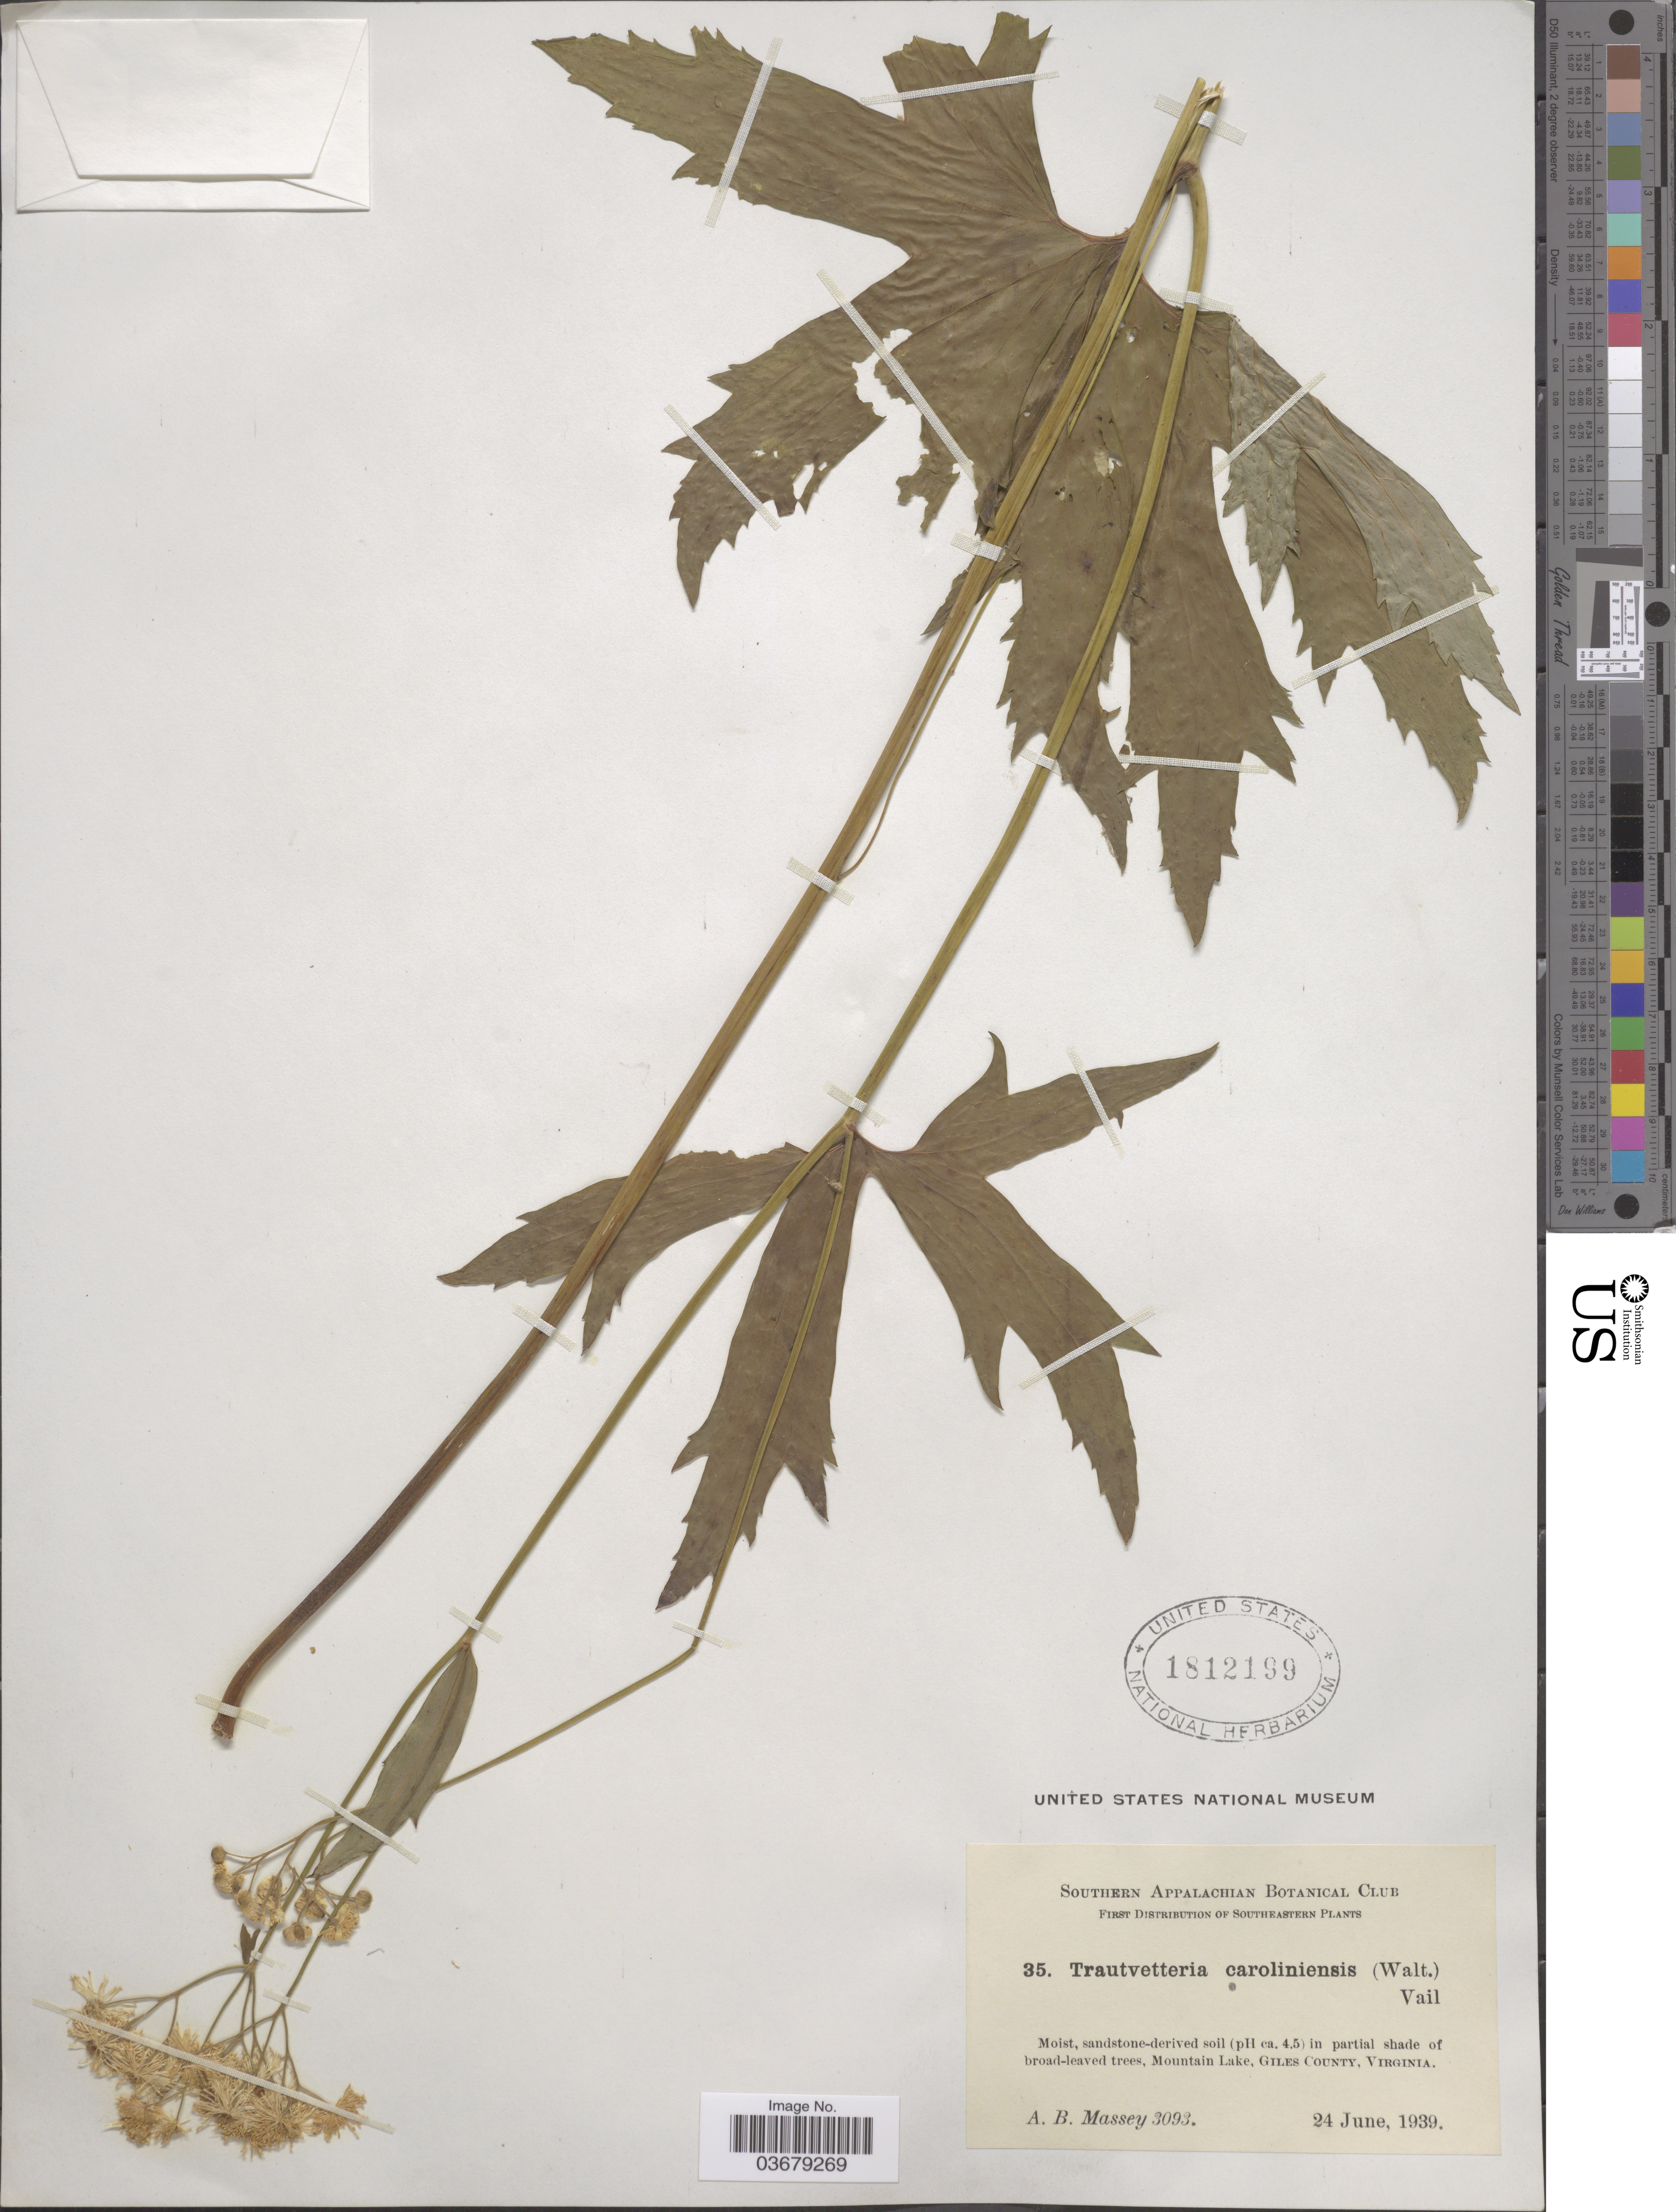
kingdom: Plantae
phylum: Tracheophyta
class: Magnoliopsida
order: Ranunculales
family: Ranunculaceae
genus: Trautvetteria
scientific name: Trautvetteria caroliniensis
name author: (Walter) Vail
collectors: A. Massey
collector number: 3093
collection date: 1939-06-24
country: United States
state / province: Virginia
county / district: Giles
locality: Southeastern. Mountain Lake, Giles County.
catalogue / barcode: US 1812199